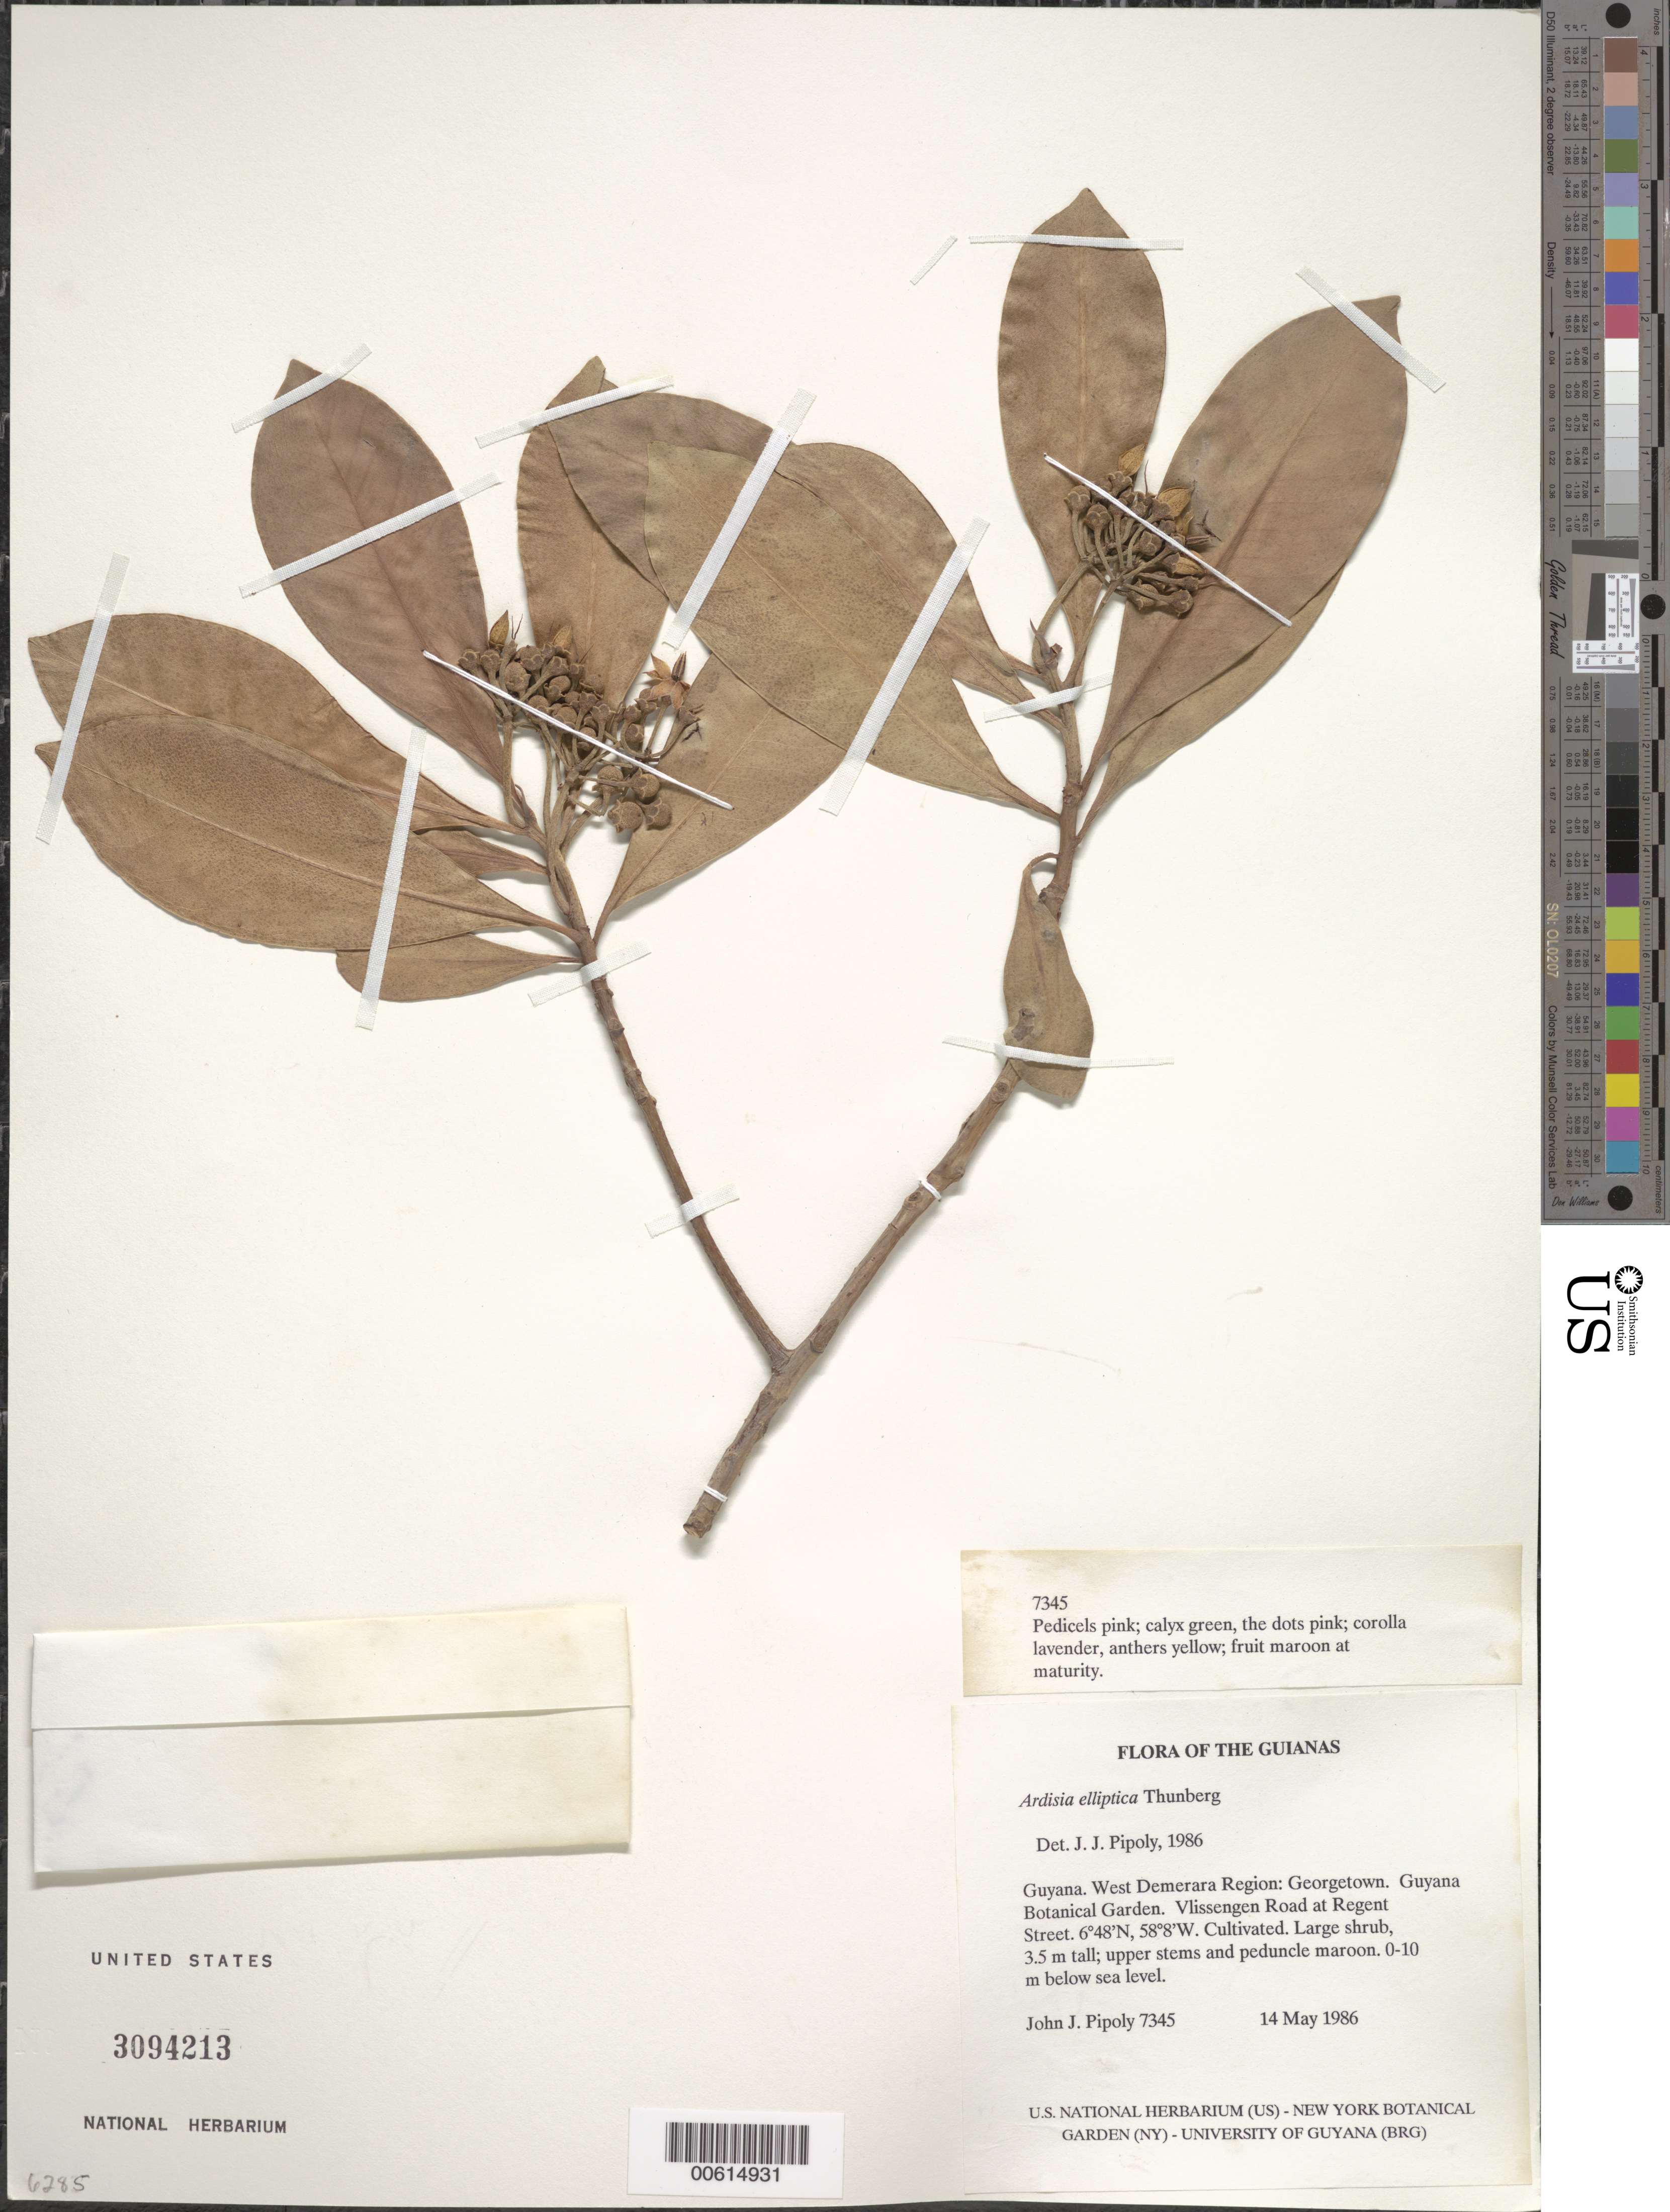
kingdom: Plantae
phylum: Tracheophyta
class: Magnoliopsida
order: Ericales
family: Primulaceae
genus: Ardisia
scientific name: Ardisia elliptica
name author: Thunb.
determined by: Pipoly, J. J., III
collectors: J. J. Pipoly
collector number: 7345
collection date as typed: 14 May 1986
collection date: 1986-05-14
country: Guyana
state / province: Demerara-Mahaica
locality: Georgetown. Guyana Botanical Garden. Vlissengen Road at Regent Street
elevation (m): -3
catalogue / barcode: US 3094213